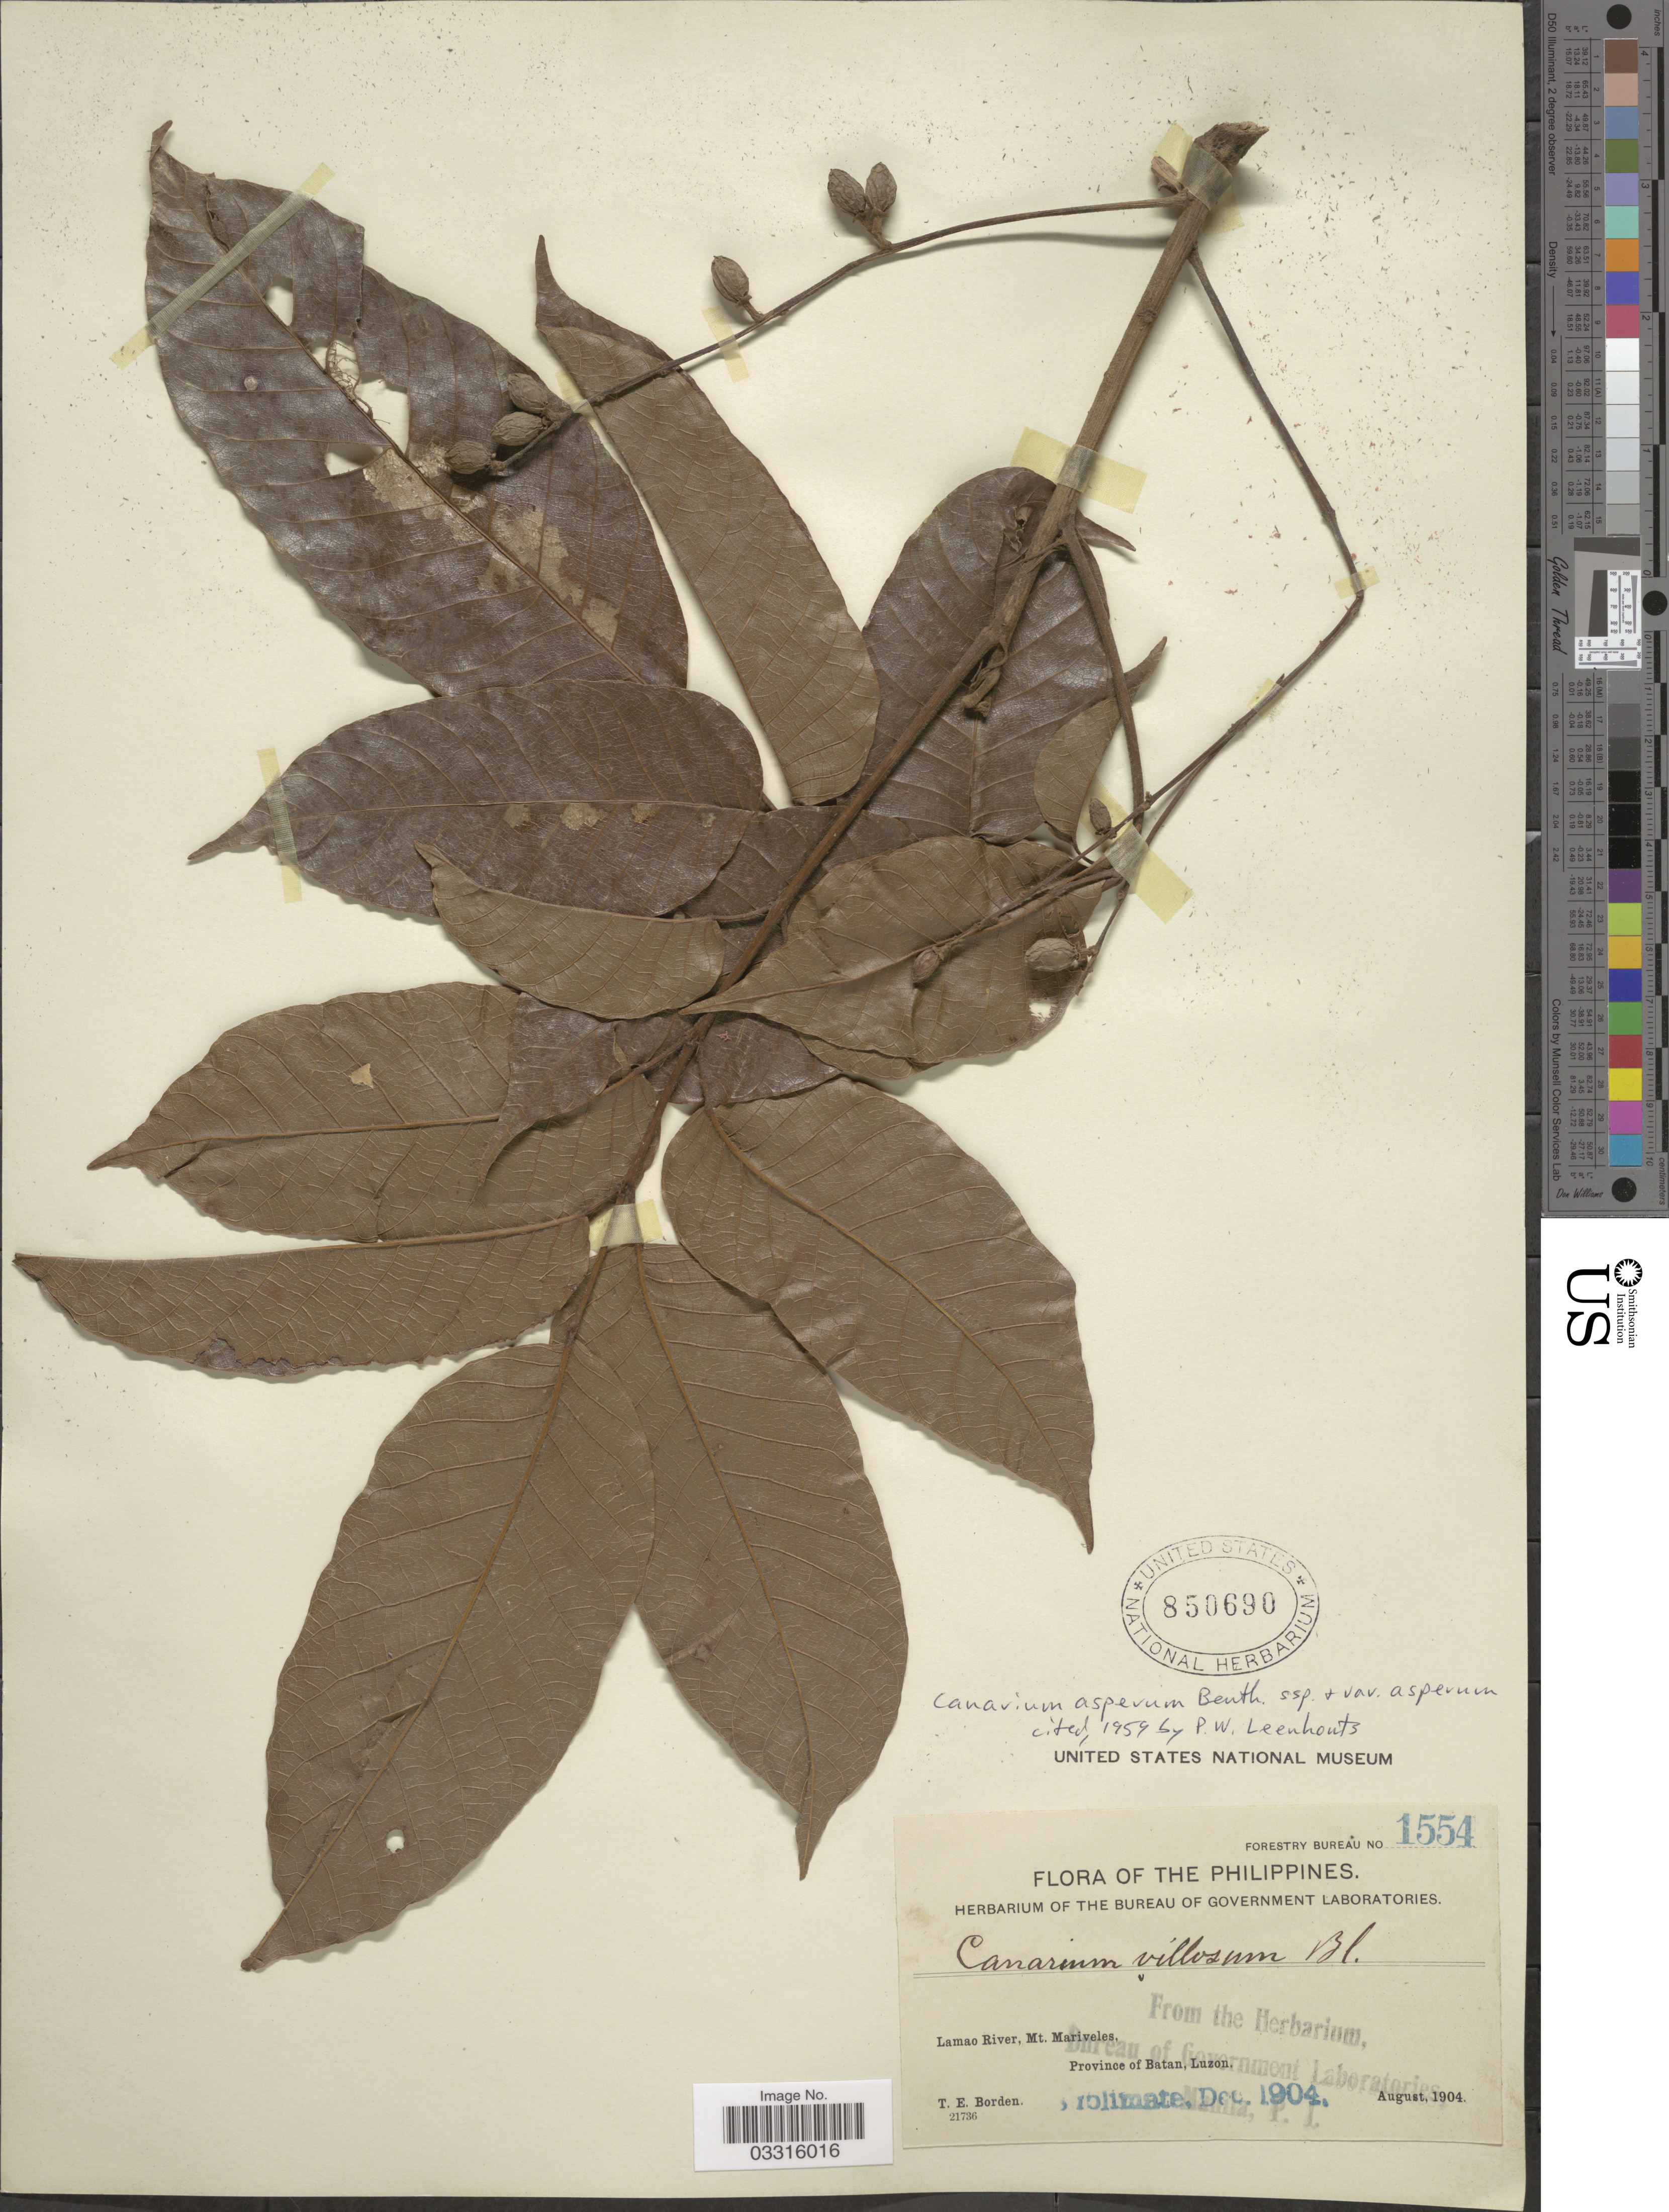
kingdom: Plantae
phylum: Tracheophyta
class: Magnoliopsida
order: Sapindales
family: Burseraceae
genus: Canarium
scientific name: Canarium asperum subsp. asperum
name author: Benth.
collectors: T. E. Borden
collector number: Forestry Bureau 1554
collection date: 1904-08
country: Philippines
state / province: Cagayan Valley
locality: Lamao River, Mt. Mariveles, Province of Batan, Luzon.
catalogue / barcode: US 850690